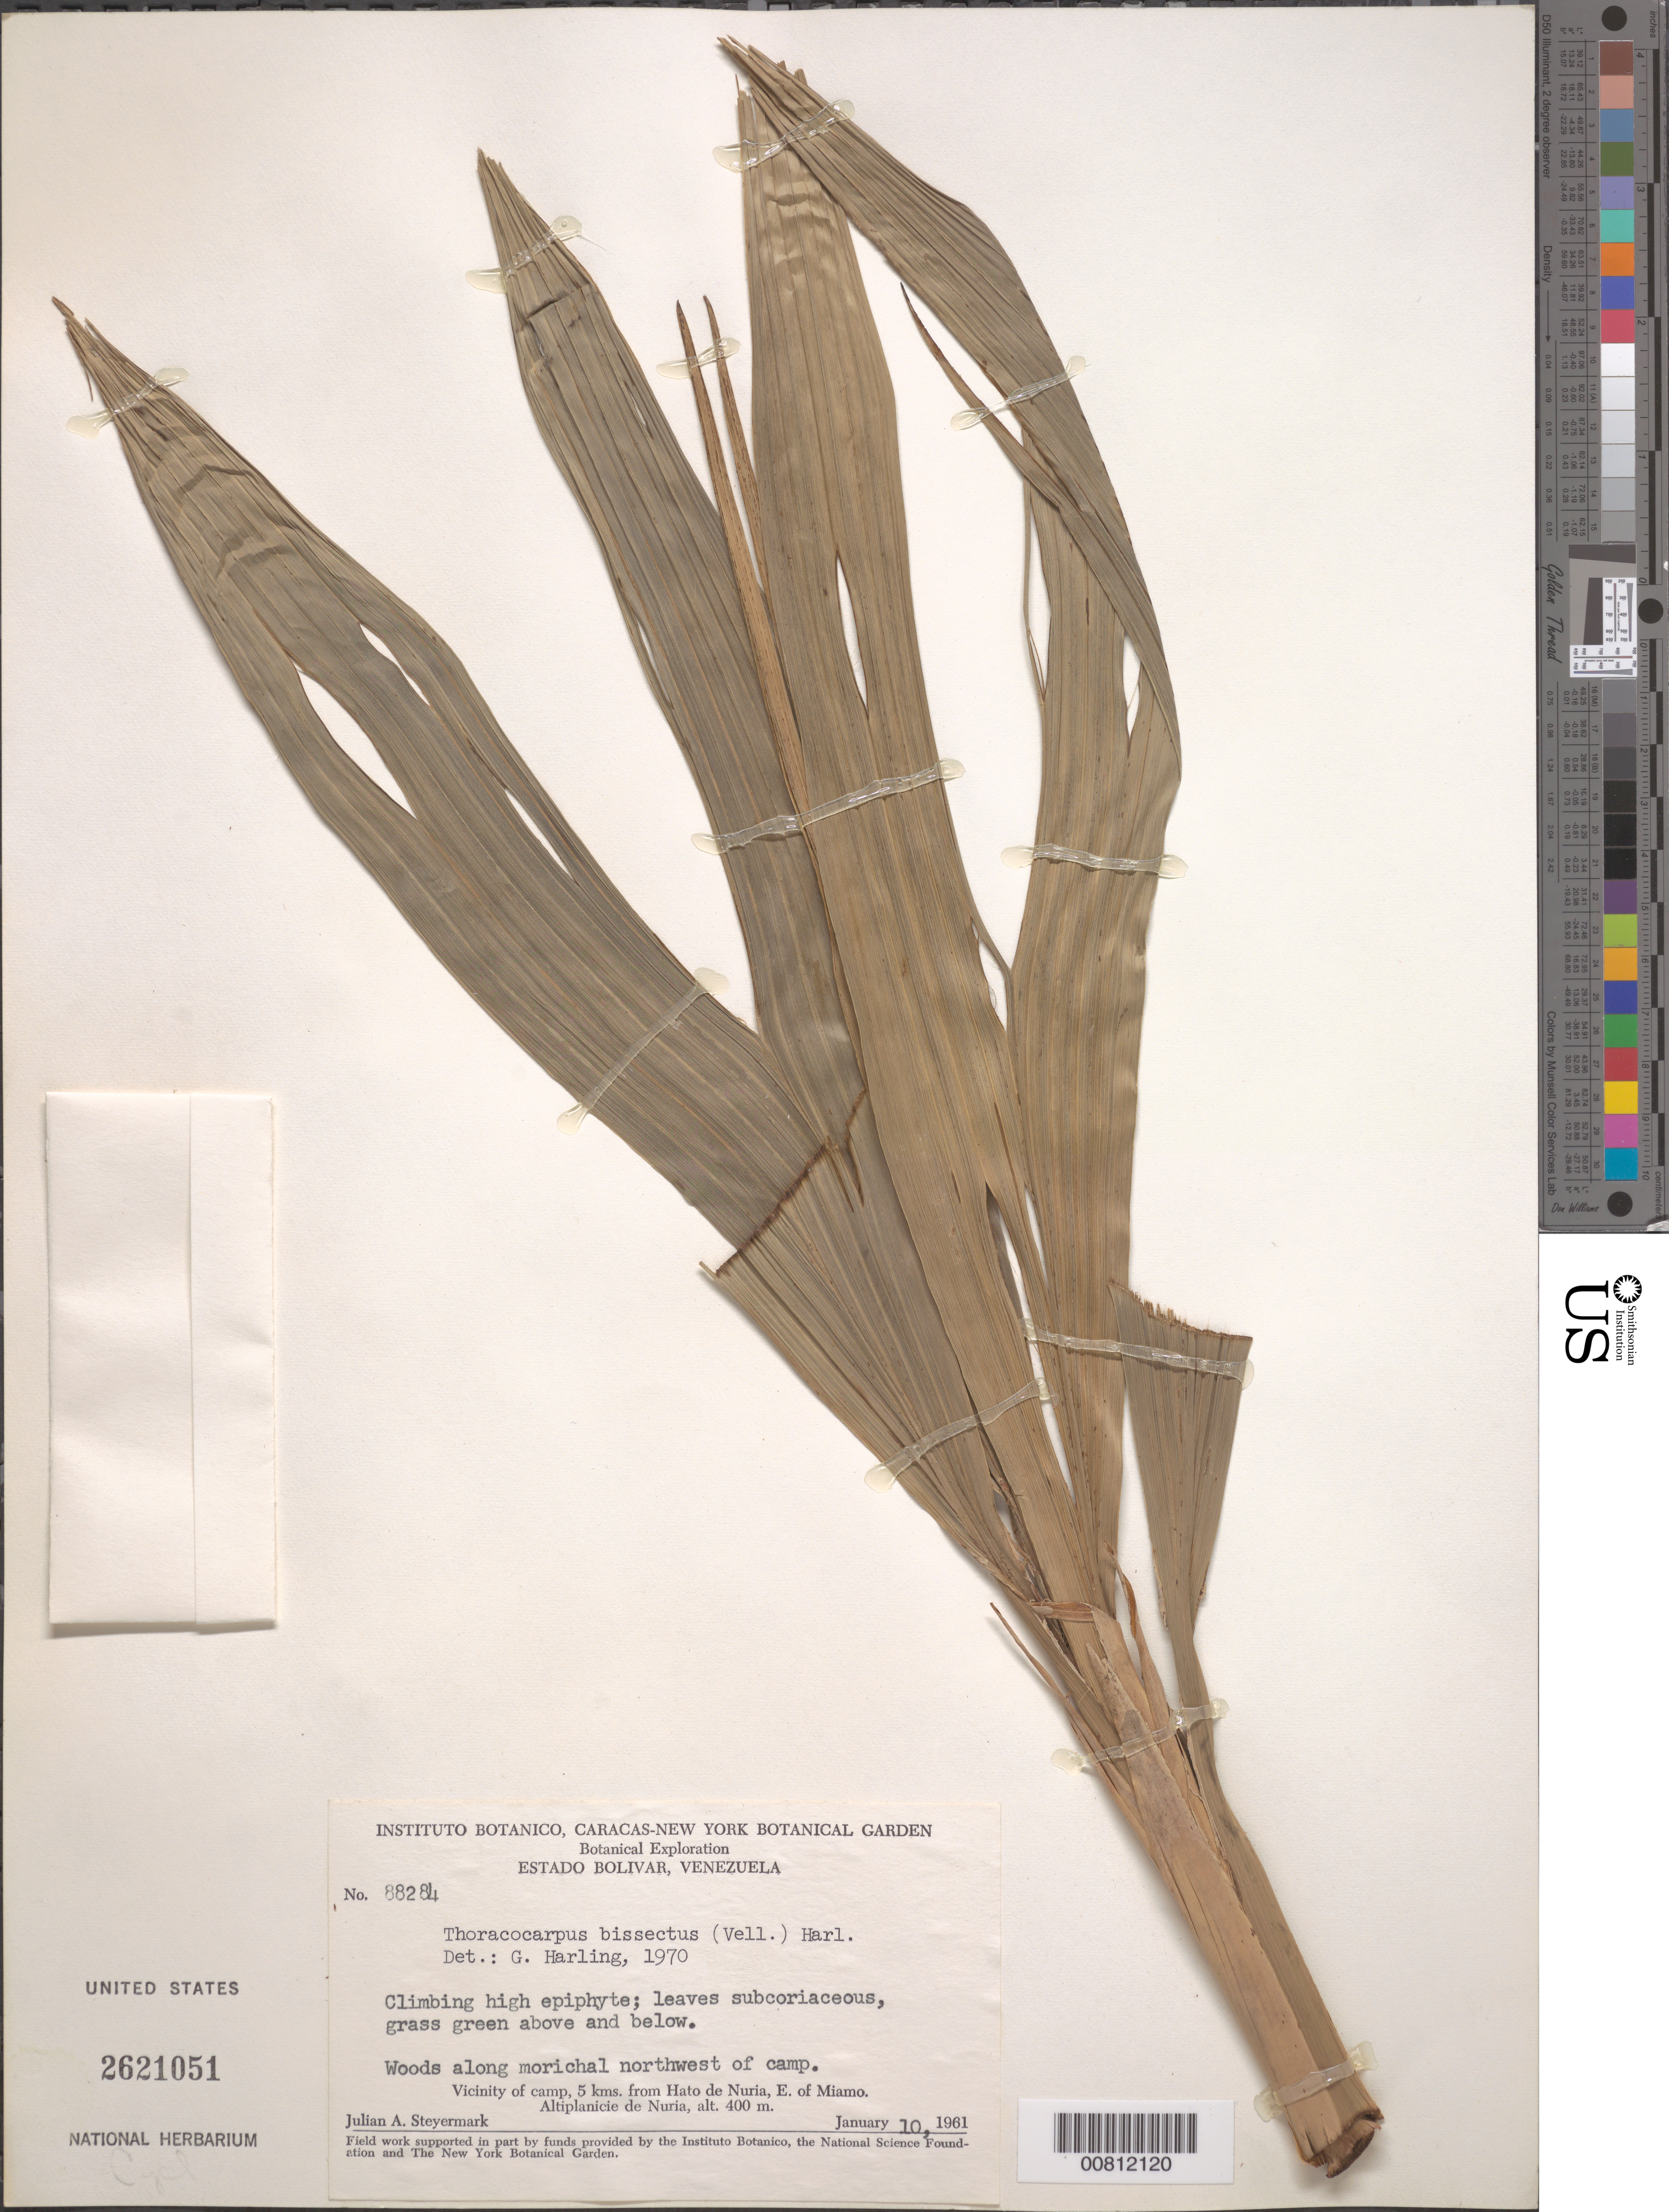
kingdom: Plantae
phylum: Tracheophyta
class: Liliopsida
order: Pandanales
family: Cyclanthaceae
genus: Thoracocarpus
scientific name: Thoracocarpus bissectus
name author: (Vell.) Harling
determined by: Harling, Gunnar W.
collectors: J. Steyermark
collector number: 88284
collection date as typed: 10-Jan-61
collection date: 1961-01-10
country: Venezuela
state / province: Bolívar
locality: Hato de Nuria, 5 km from; E of Miamo, Altiplanicie de Nuria, vic of camp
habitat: Woods along morichal NW of camp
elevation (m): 400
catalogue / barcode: US 2621051